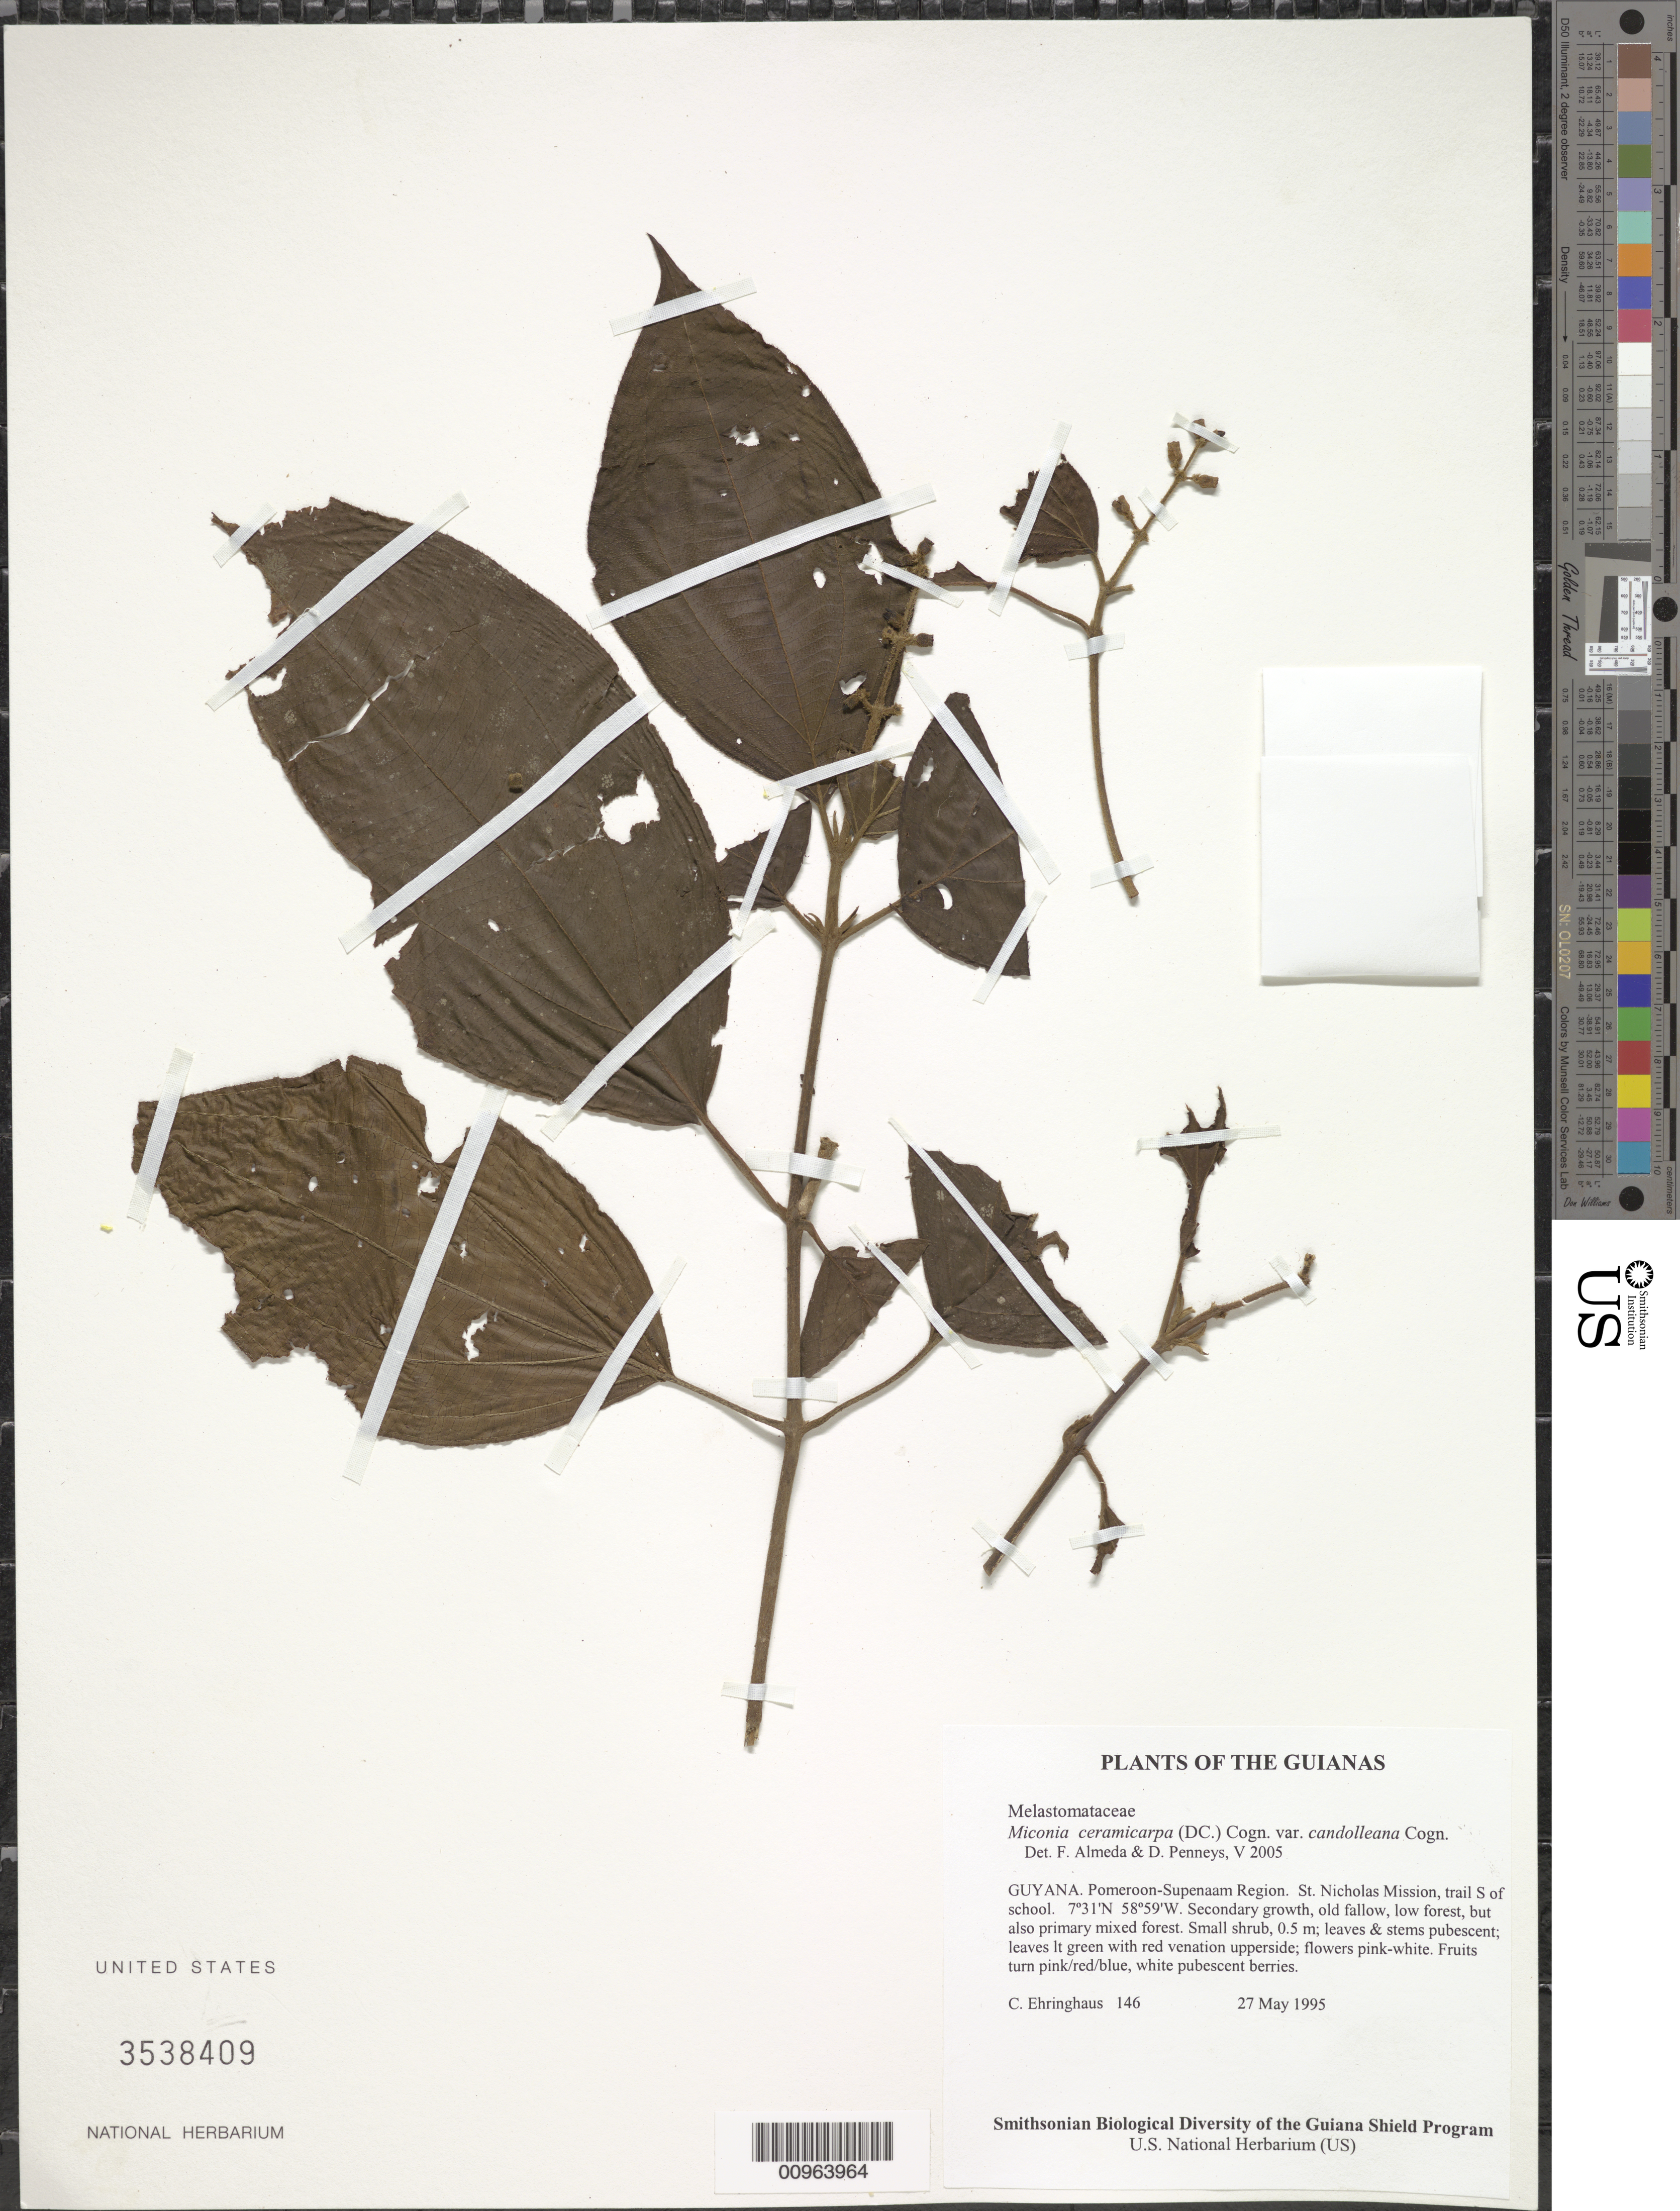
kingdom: Plantae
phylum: Tracheophyta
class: Magnoliopsida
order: Myrtales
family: Melastomataceae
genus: Miconia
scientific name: Miconia ceramicarpa var. candolleana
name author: Cogn.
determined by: Almeda, F.; Penneys, D. S.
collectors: C. Ehringhaus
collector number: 146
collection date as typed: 27 May 1995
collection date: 1995-05-27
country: Guyana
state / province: Pomeroon-Supenaam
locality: St. Nicholas Mission, trail S of school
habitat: Secondary growth, old fallow, low forest, but also primary mixed forest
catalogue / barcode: US 3538409